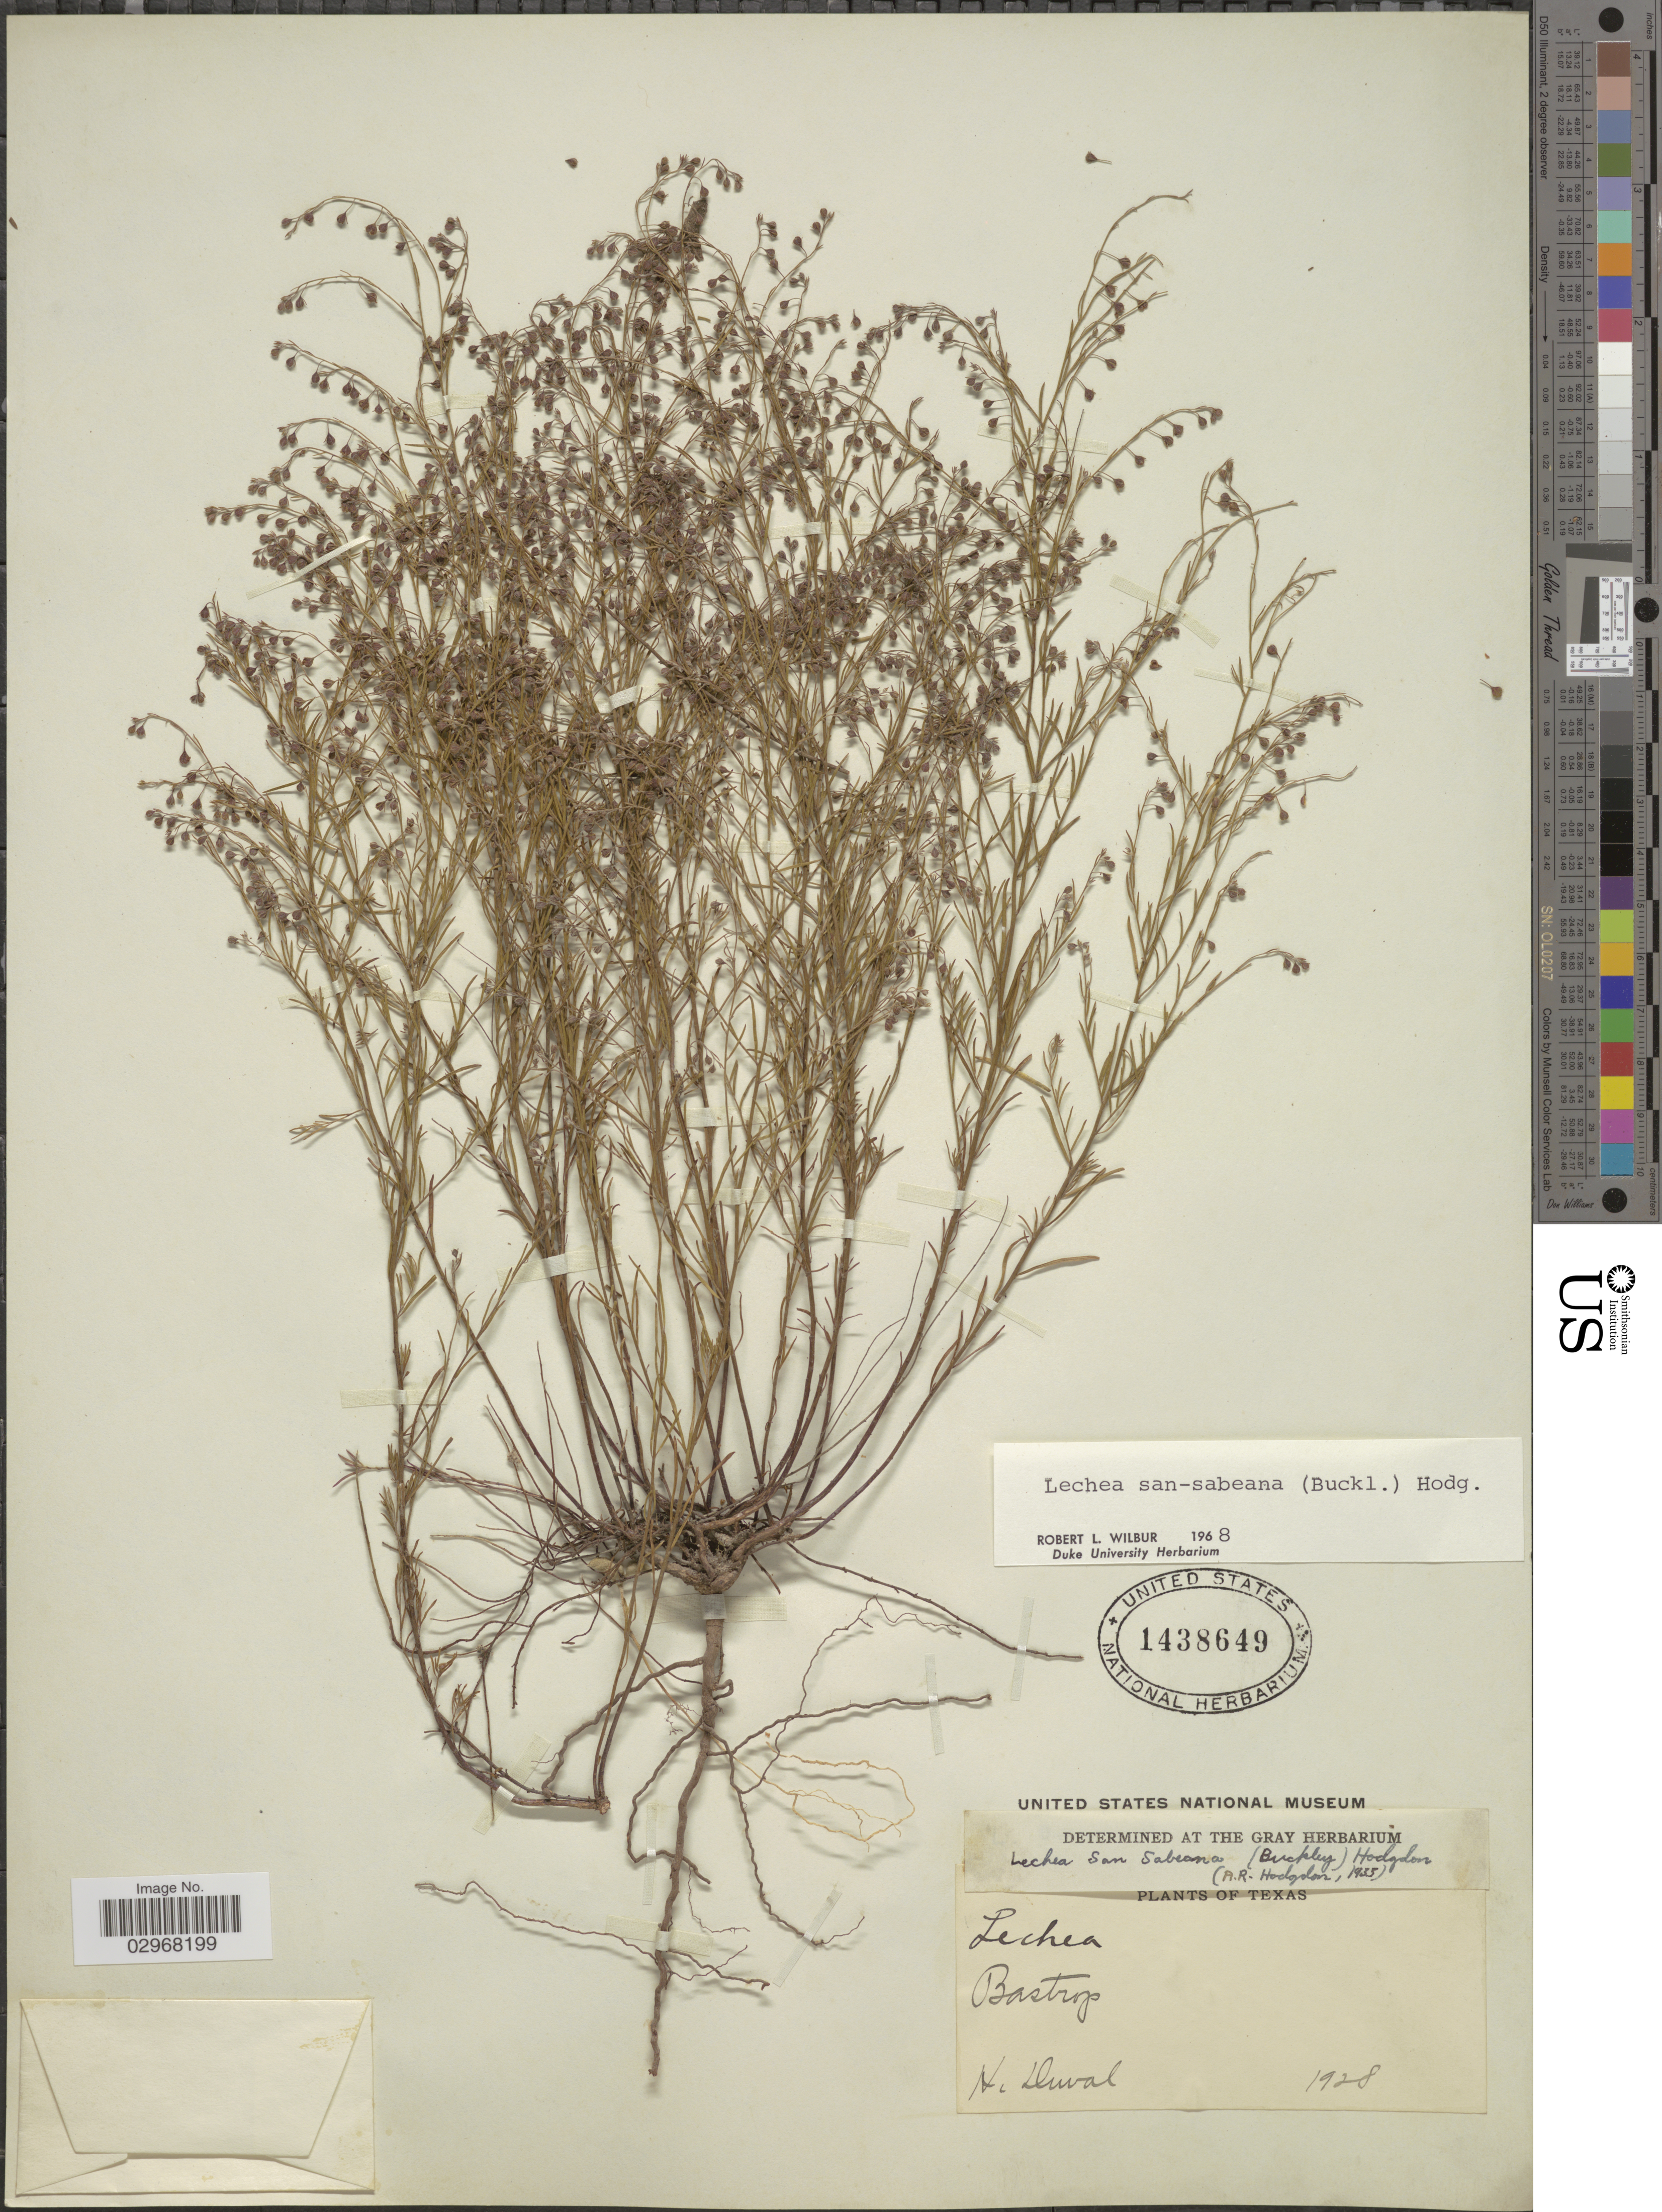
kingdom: Plantae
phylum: Tracheophyta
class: Magnoliopsida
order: Malvales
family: Cistaceae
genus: Lechea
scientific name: Lechea san-sabeana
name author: (Buckley) Hodgdon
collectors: H. Duval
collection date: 1928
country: United States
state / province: Texas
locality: Bastrop.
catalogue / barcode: US 1438649